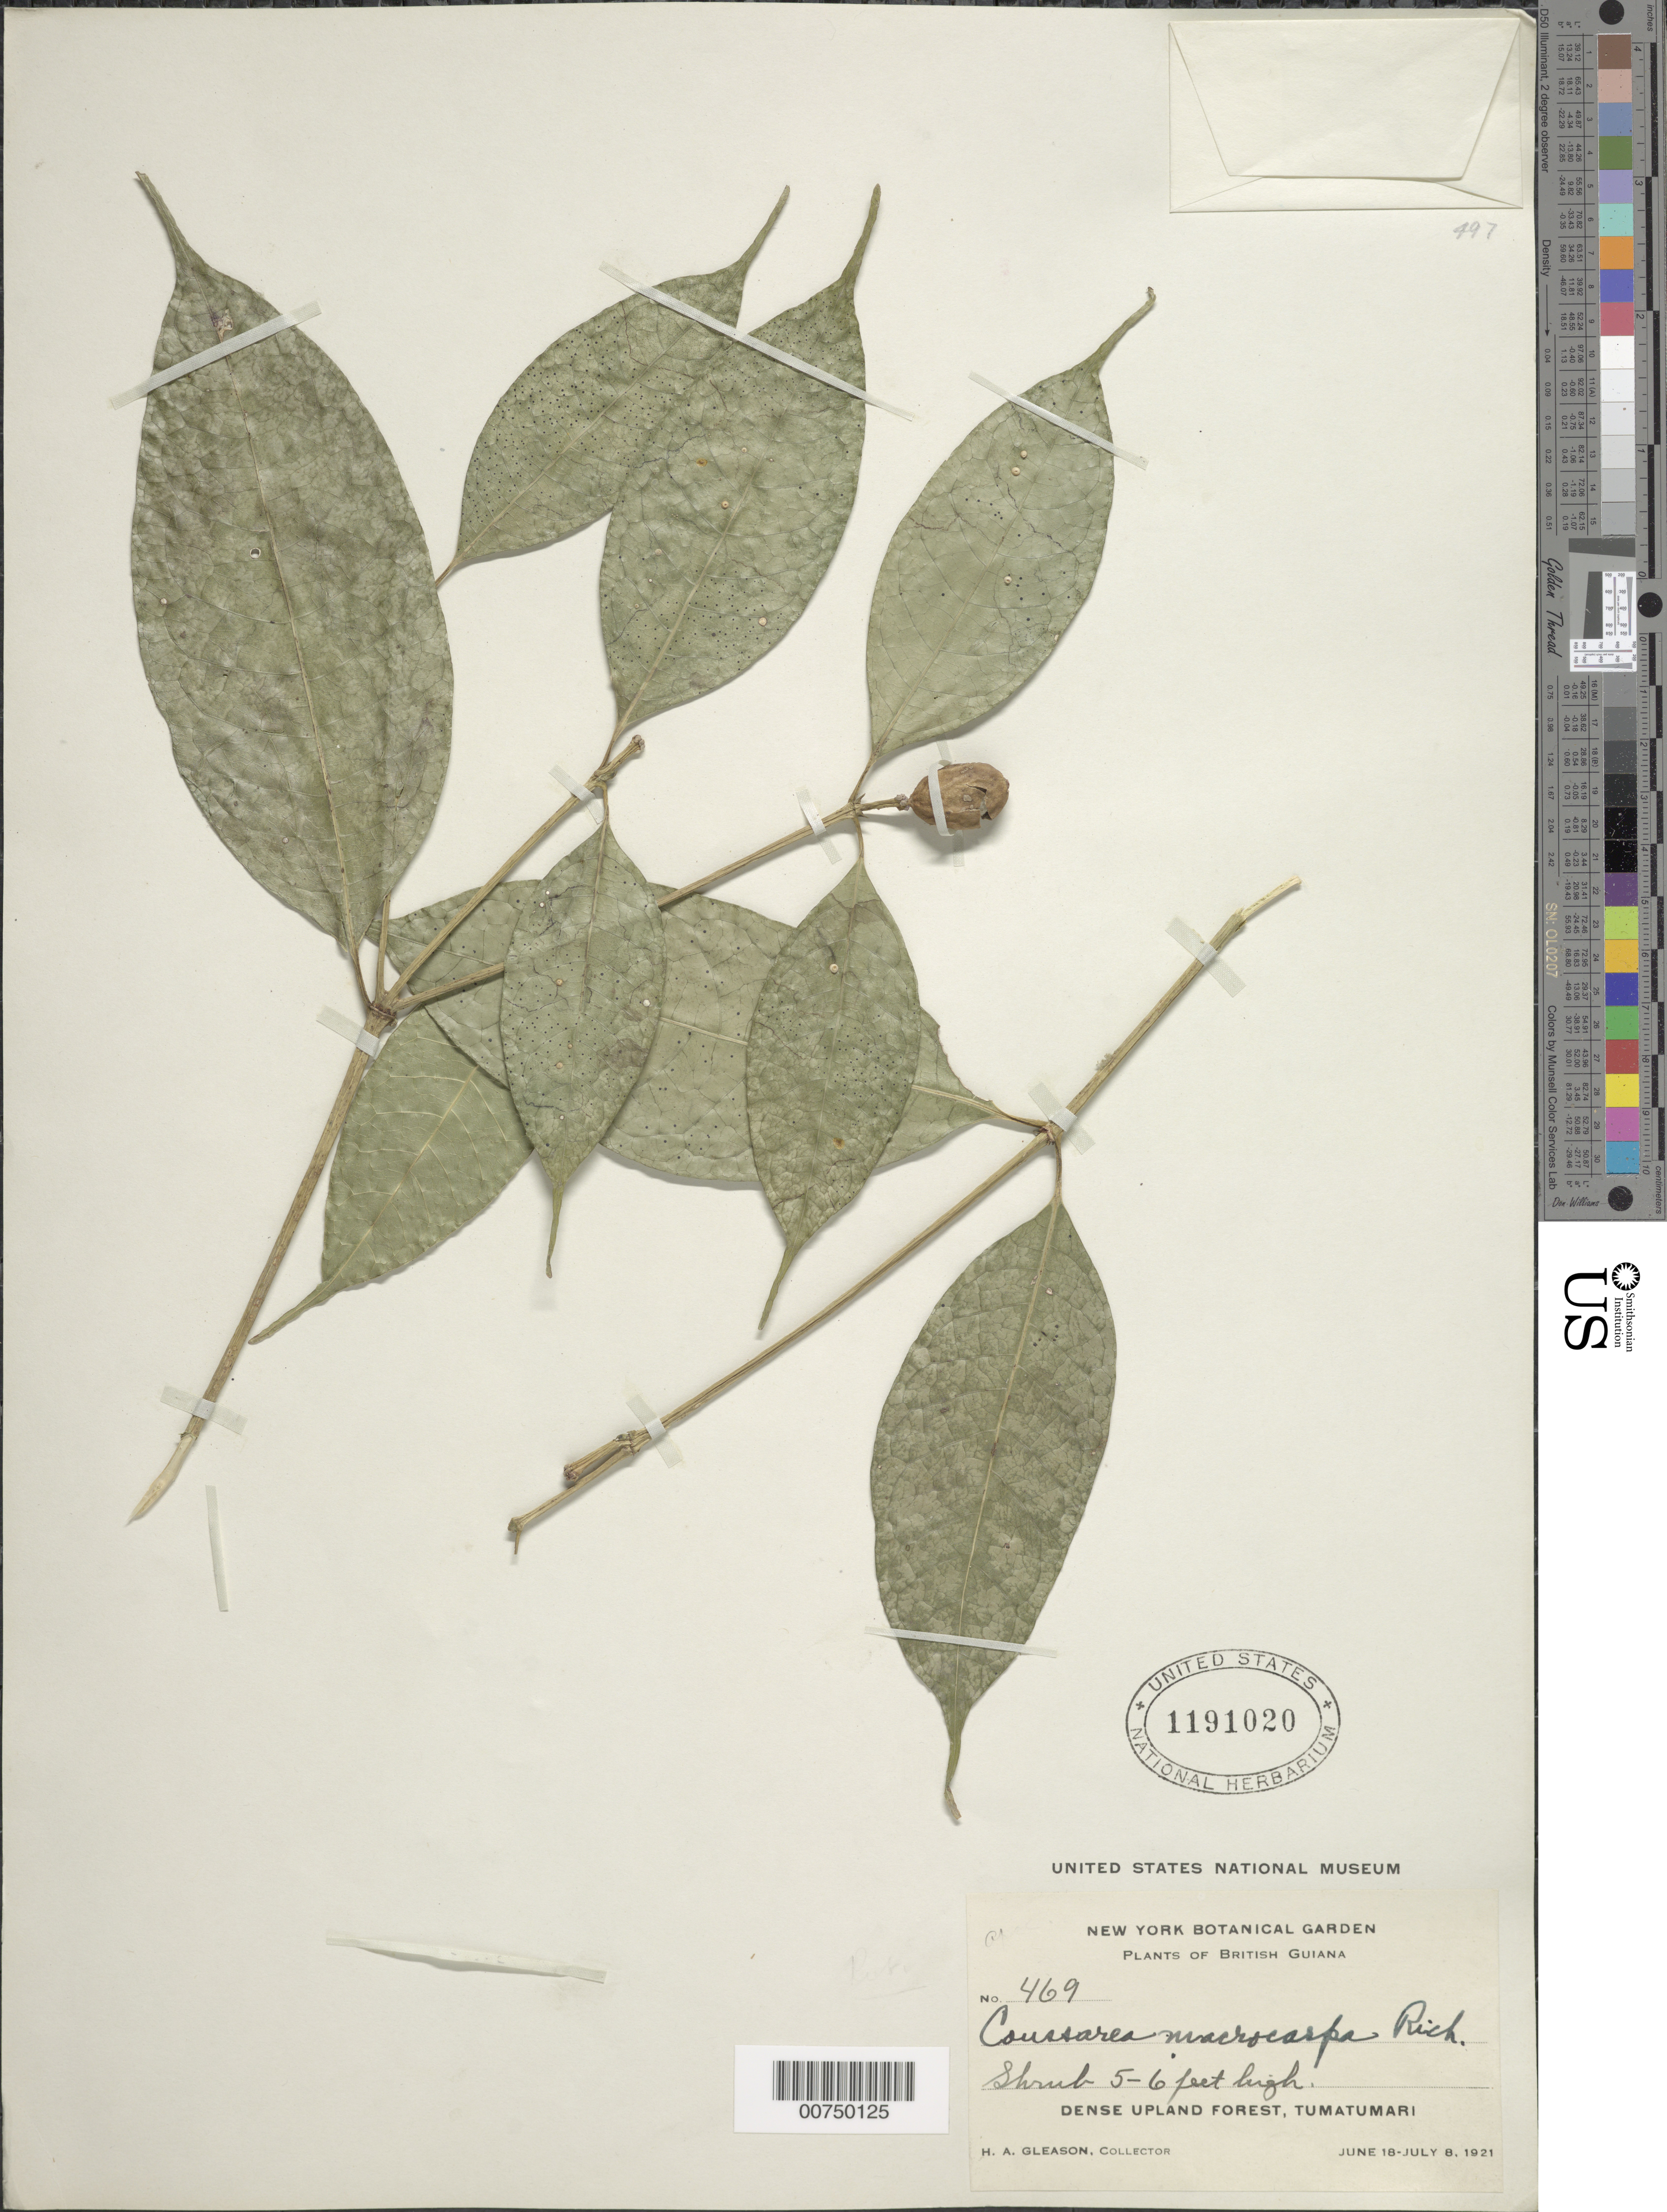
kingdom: Plantae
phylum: Tracheophyta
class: Magnoliopsida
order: Gentianales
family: Rubiaceae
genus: Coussarea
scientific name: Coussarea macrocarpa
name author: Rich.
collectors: H. A. Gleason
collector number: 469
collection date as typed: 18-Jun-21 to 8-Jul-21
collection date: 1921-06-18/1921-07-08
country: Guyana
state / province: Potaro-Siparuni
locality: Tumatumari Village, Potaro R.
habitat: Dense upland forest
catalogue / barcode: US 1191020